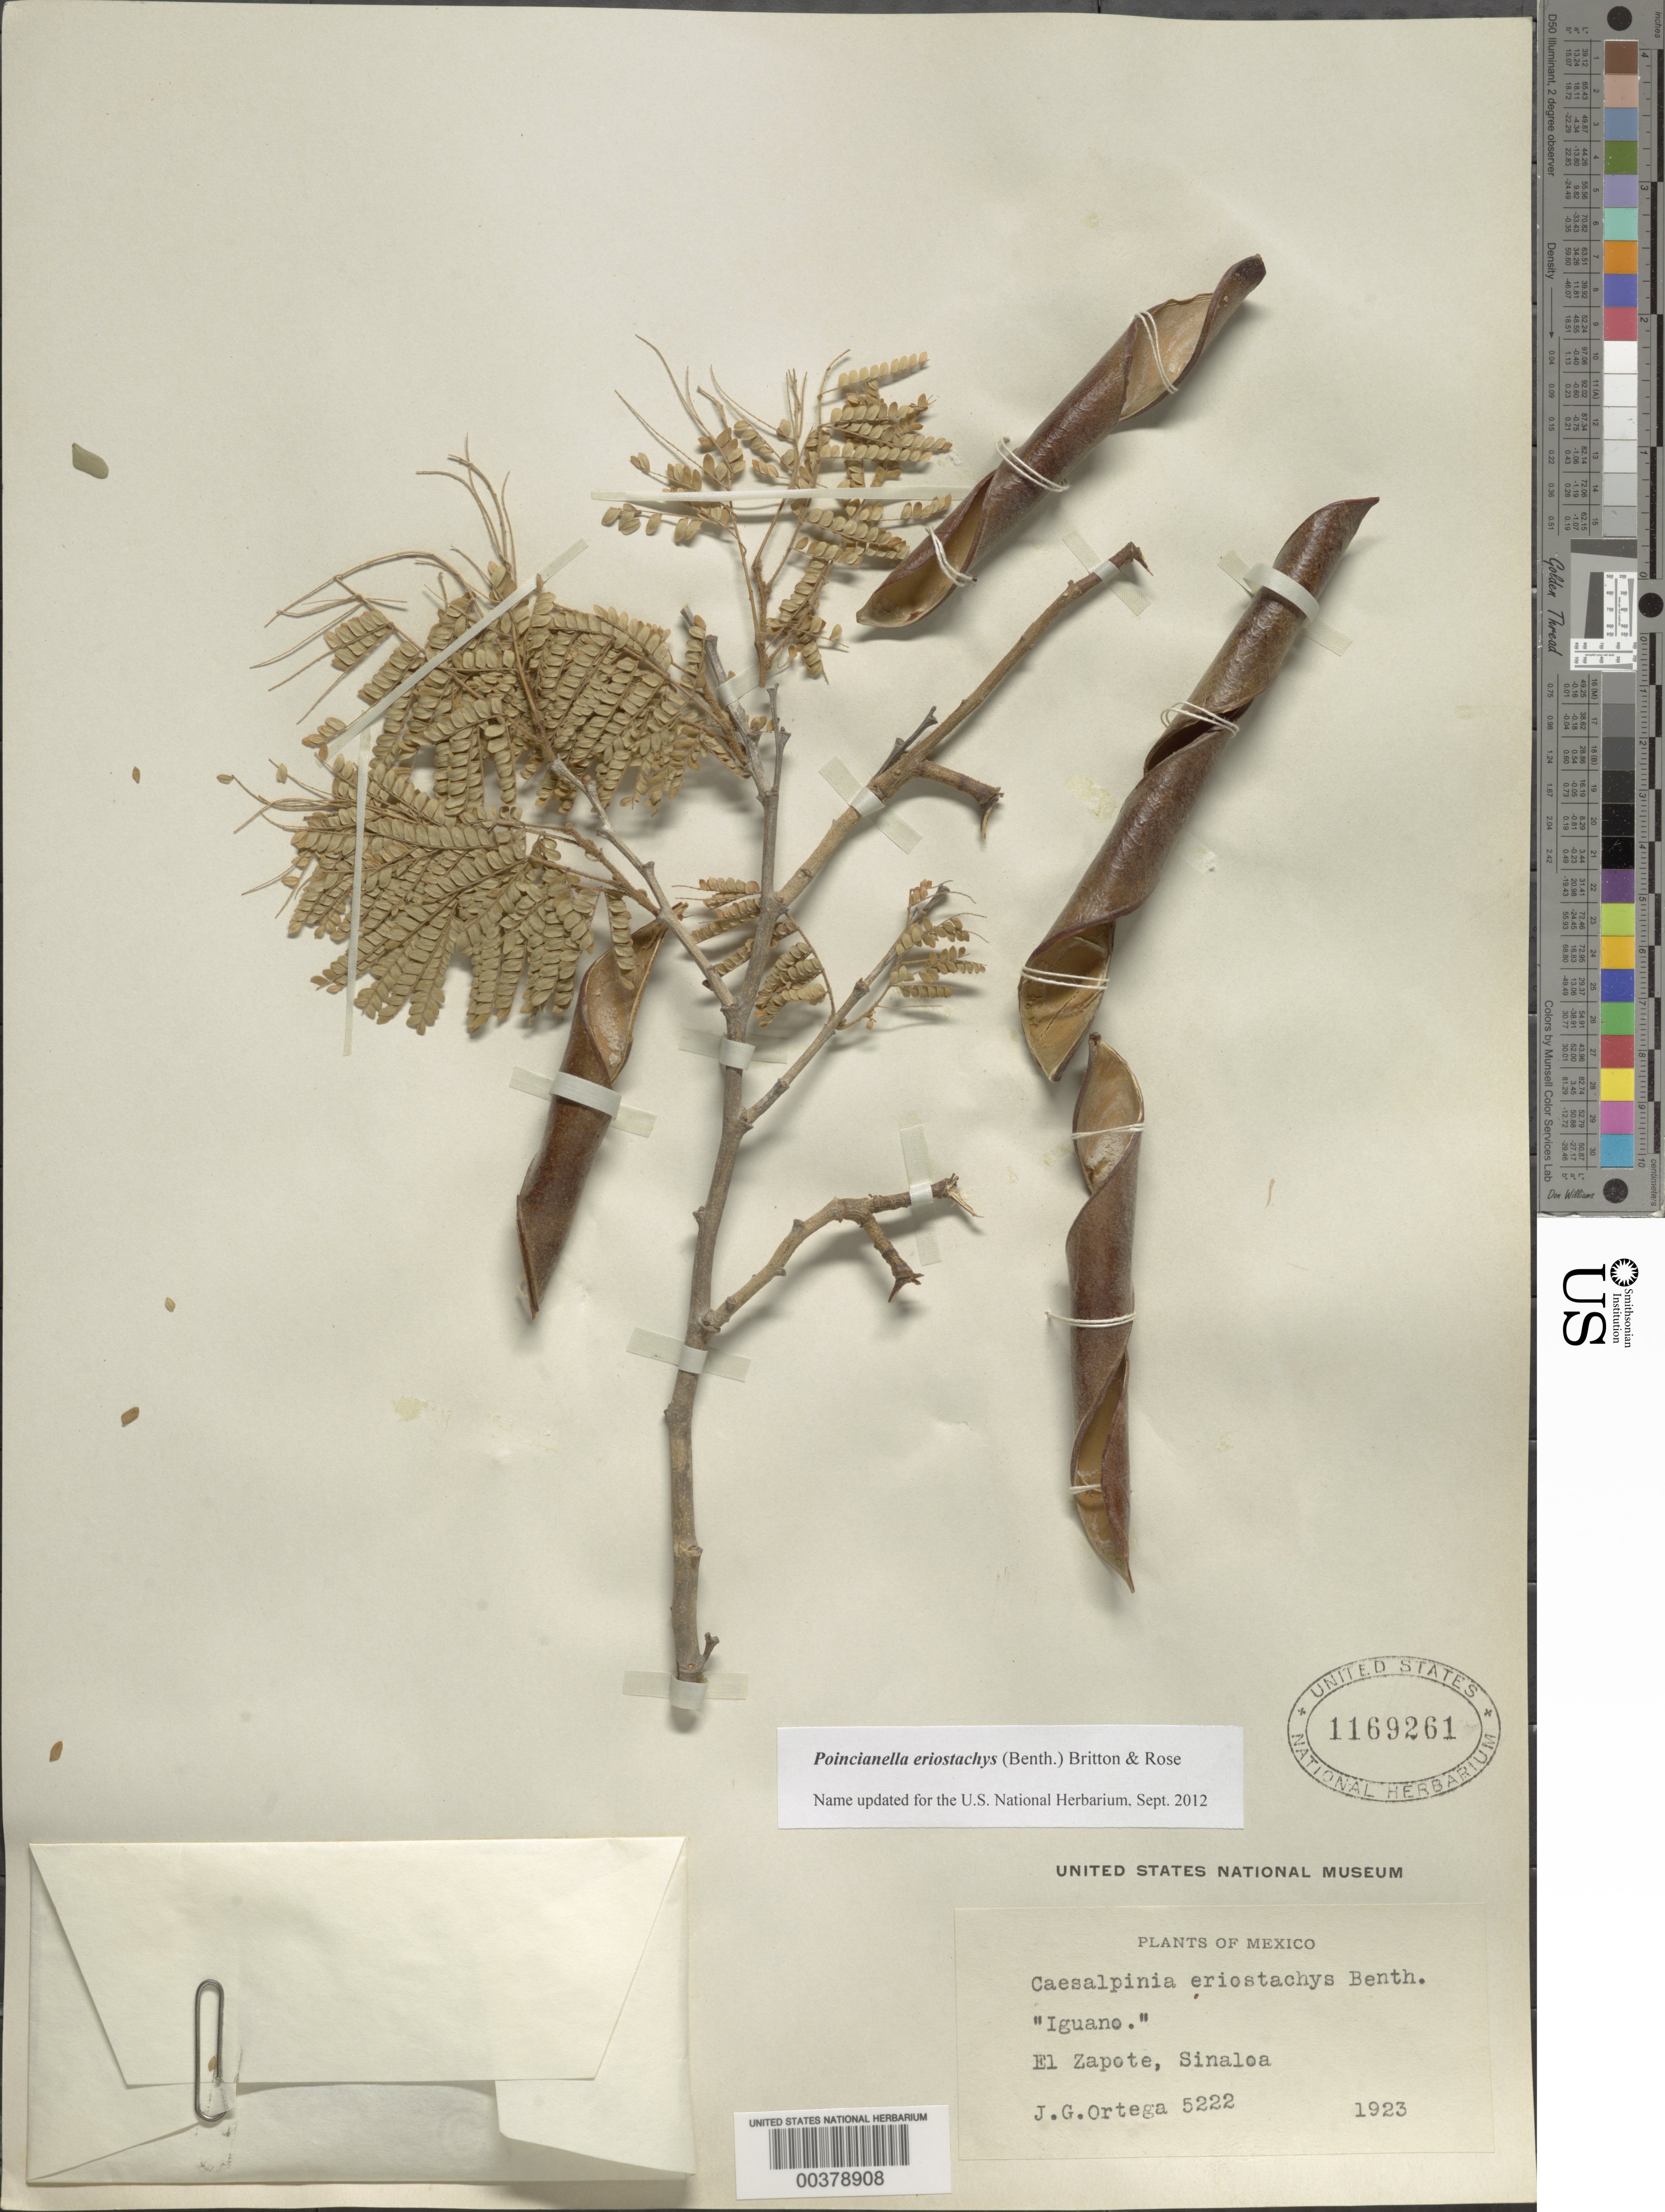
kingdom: Plantae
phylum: Tracheophyta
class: Magnoliopsida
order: Fabales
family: Fabaceae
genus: Cenostigma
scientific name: Cenostigma eriostachys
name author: (Benth.) Gagnon & G.P. Lewis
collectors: J. Ortega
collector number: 5222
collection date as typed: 1923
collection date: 1923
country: Mexico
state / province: Sinaloa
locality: El zapote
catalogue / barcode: US 1169261